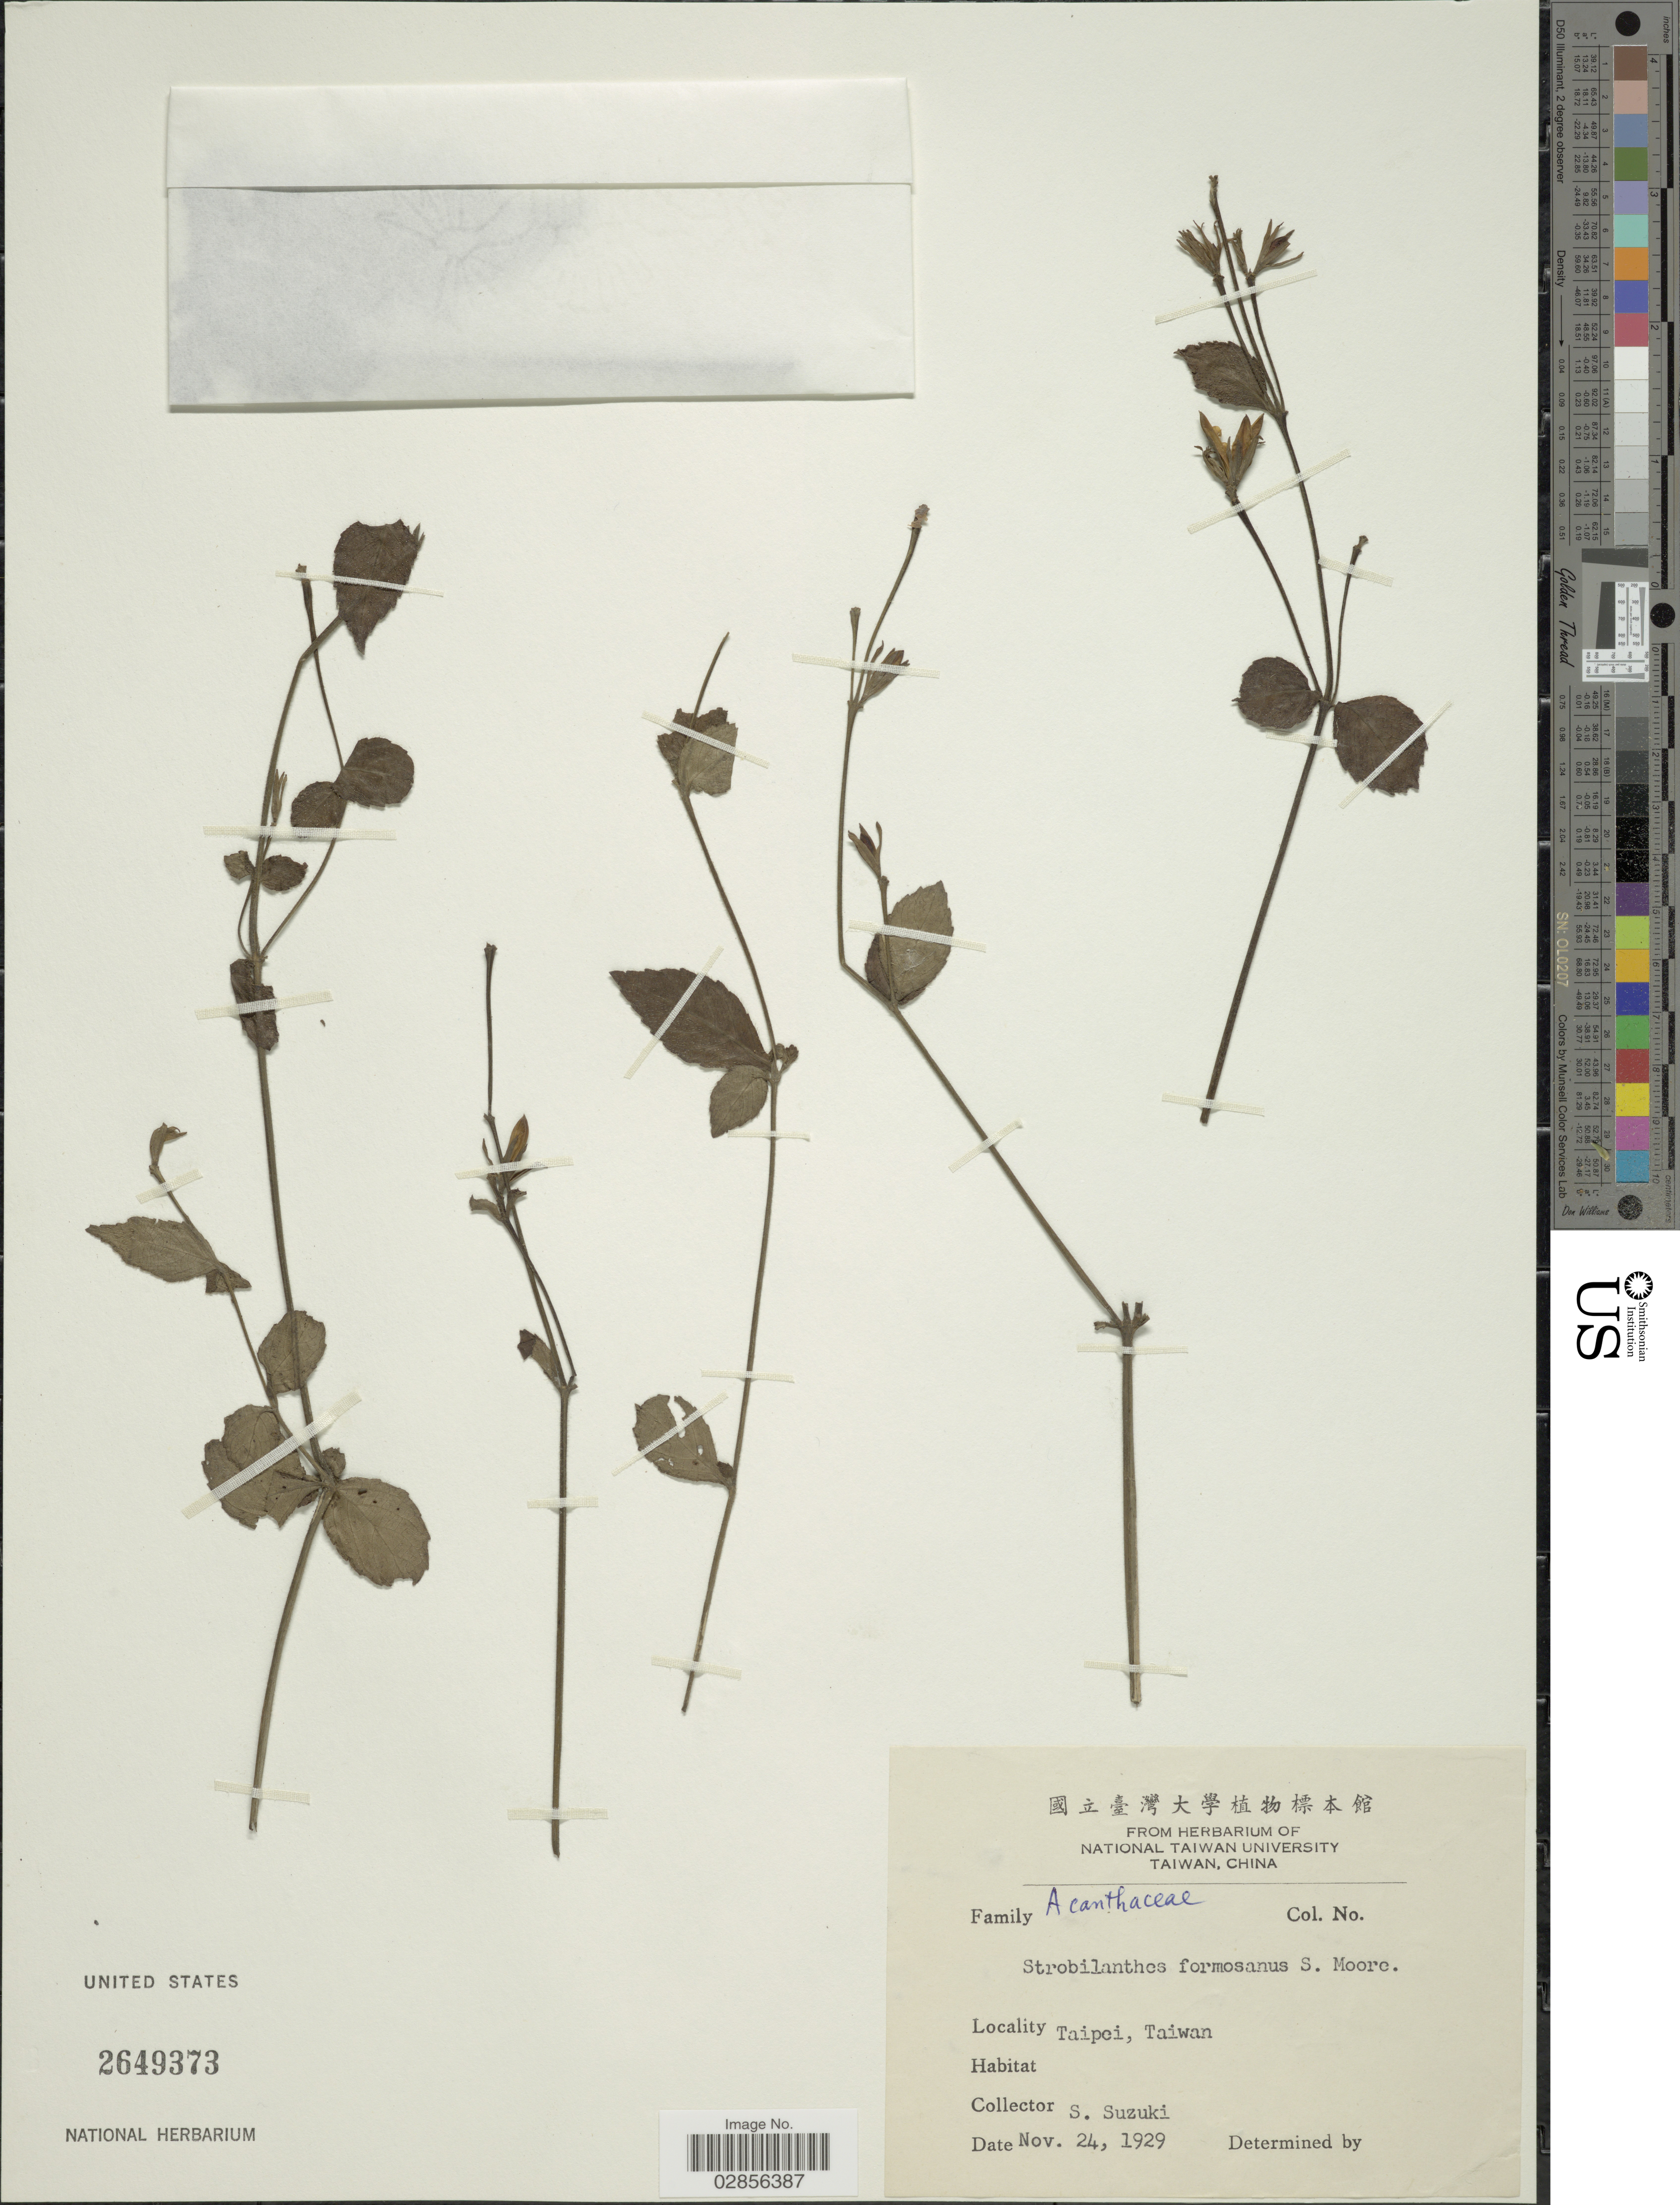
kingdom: Plantae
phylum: Tracheophyta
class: Magnoliopsida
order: Lamiales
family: Acanthaceae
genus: Strobilanthes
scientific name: Strobilanthes formosanus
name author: S. Moore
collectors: S. Suzuki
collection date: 1929-11-24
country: Taiwan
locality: Taipei.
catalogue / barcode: US 2649373